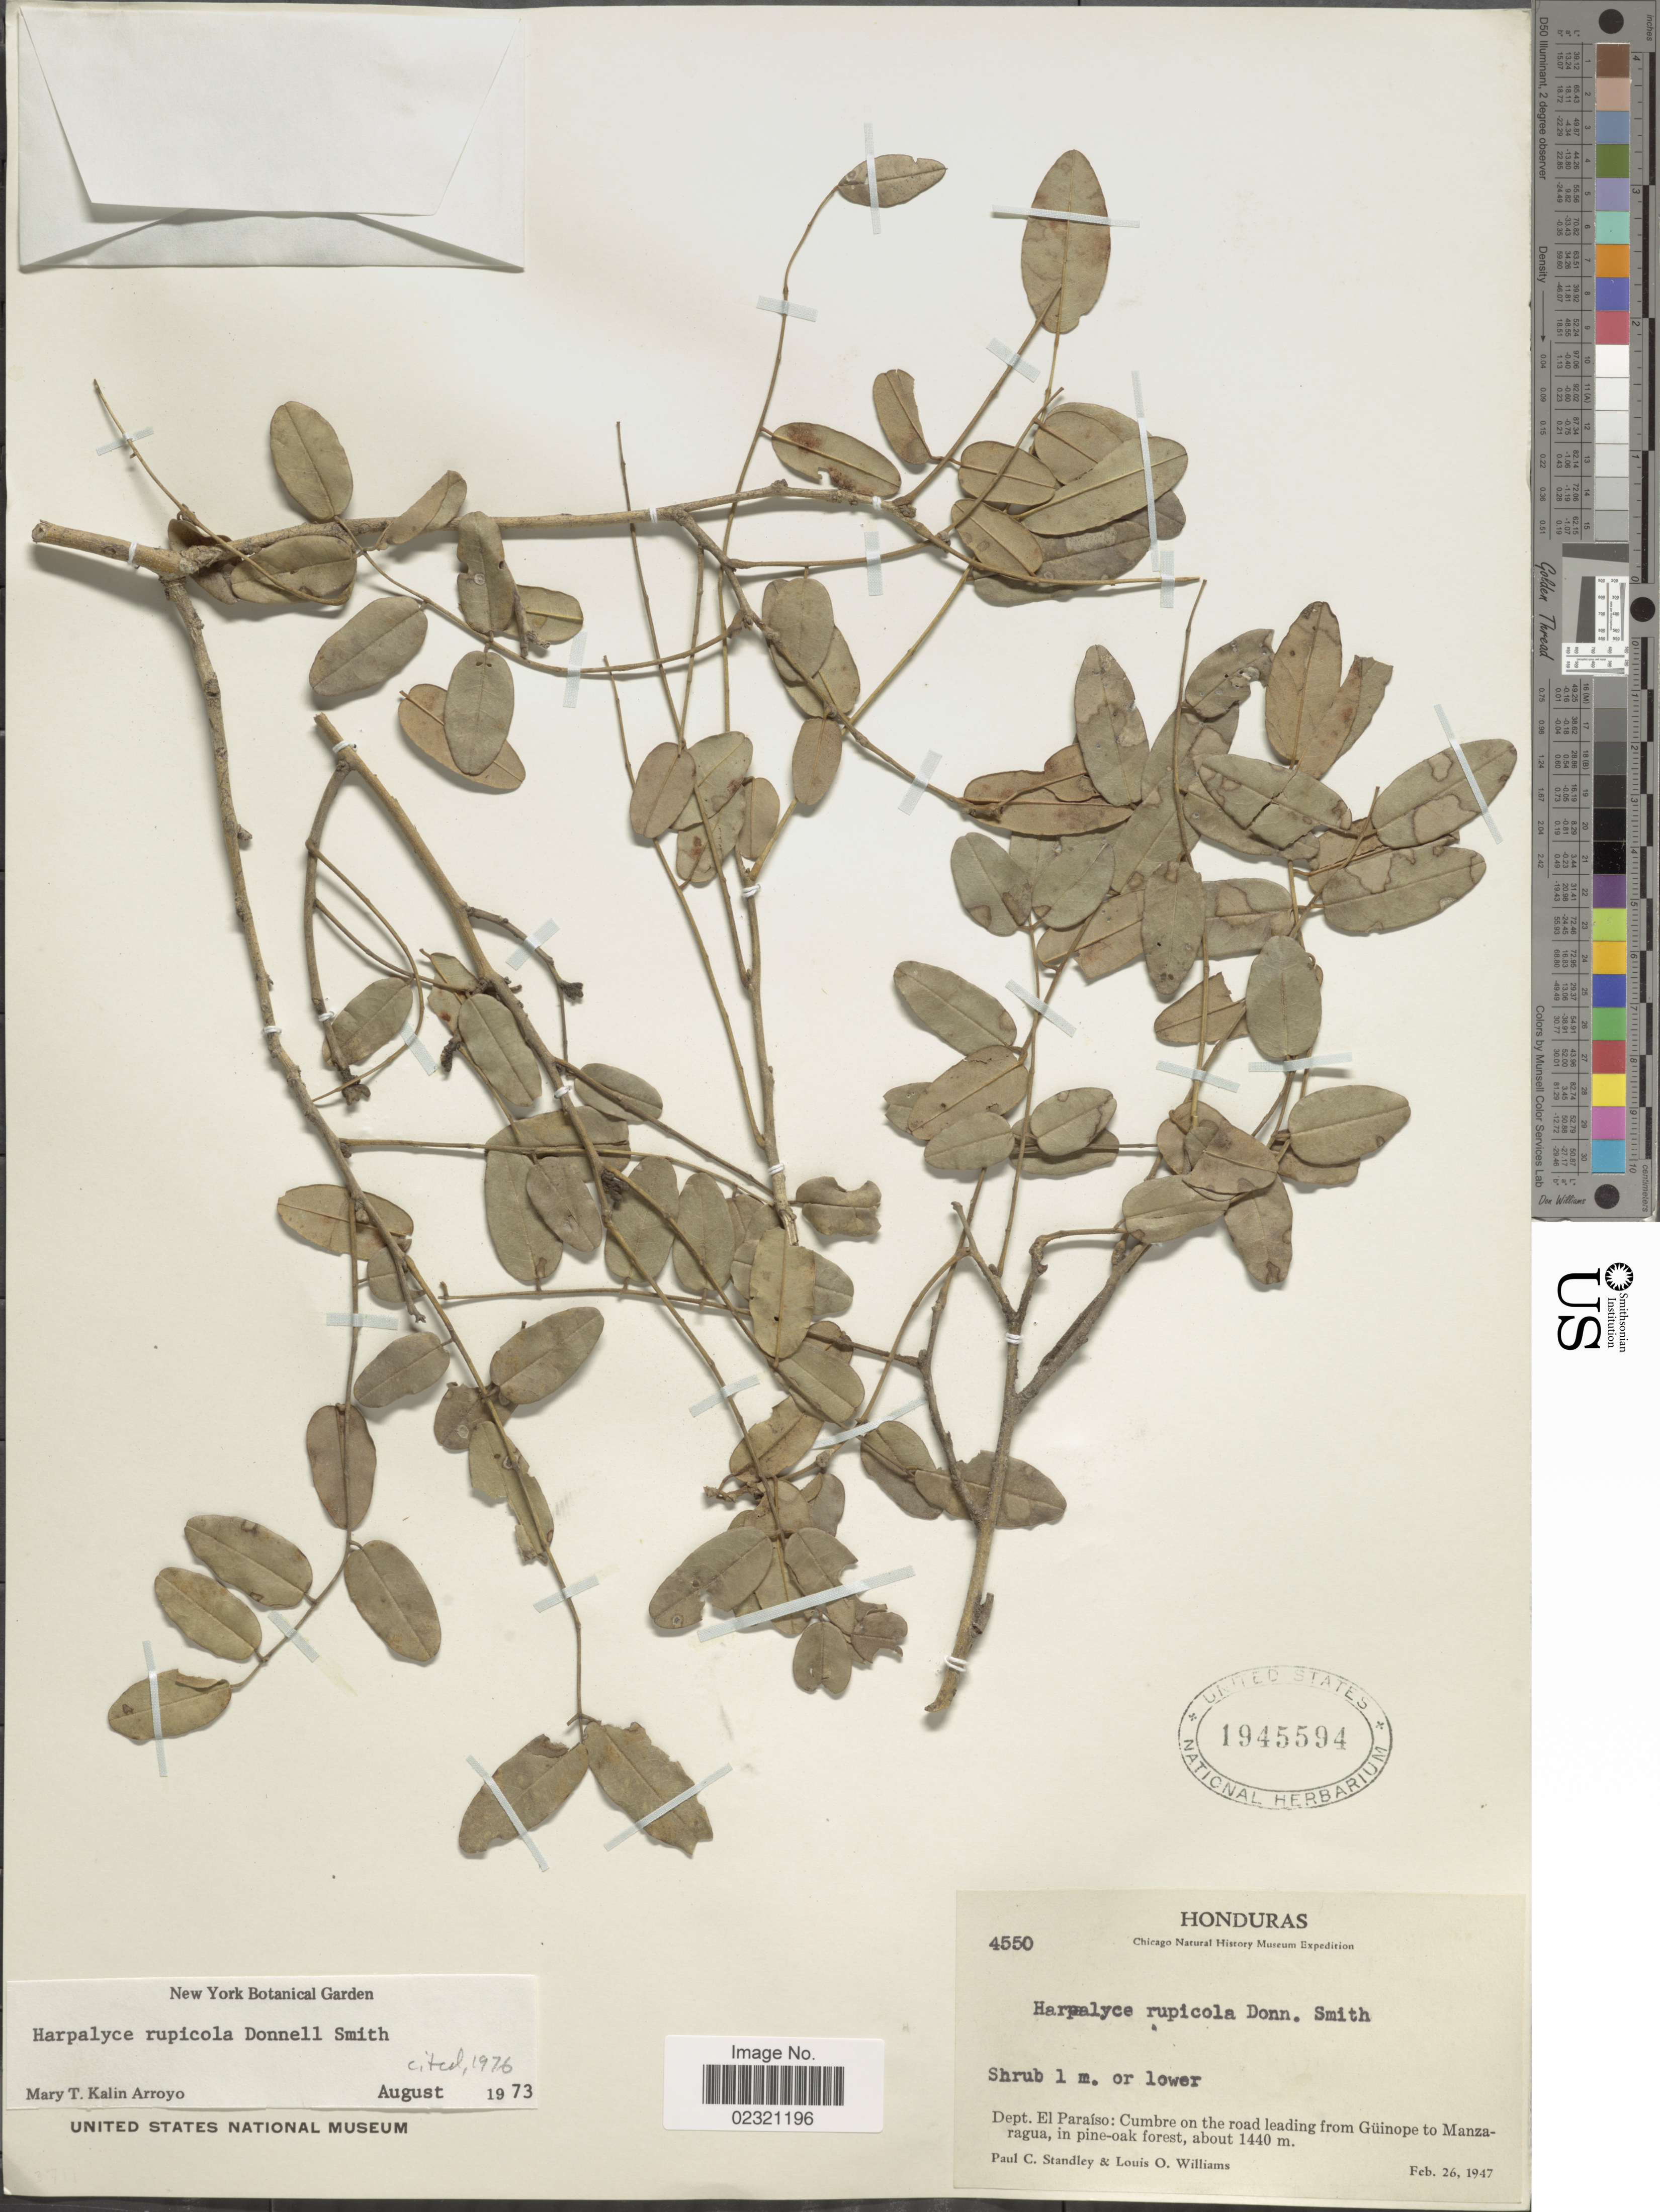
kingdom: Plantae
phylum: Tracheophyta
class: Magnoliopsida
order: Fabales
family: Fabaceae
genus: Harpalyce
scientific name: Harpalyce rupicola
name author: Donn. Sm.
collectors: P. C. Standley & L. O. Williams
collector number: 4550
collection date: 1947-02-26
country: Honduras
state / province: El Paraíso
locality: Cumbre on road leading from Guinope to Manzaragua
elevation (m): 1440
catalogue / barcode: US 1945594